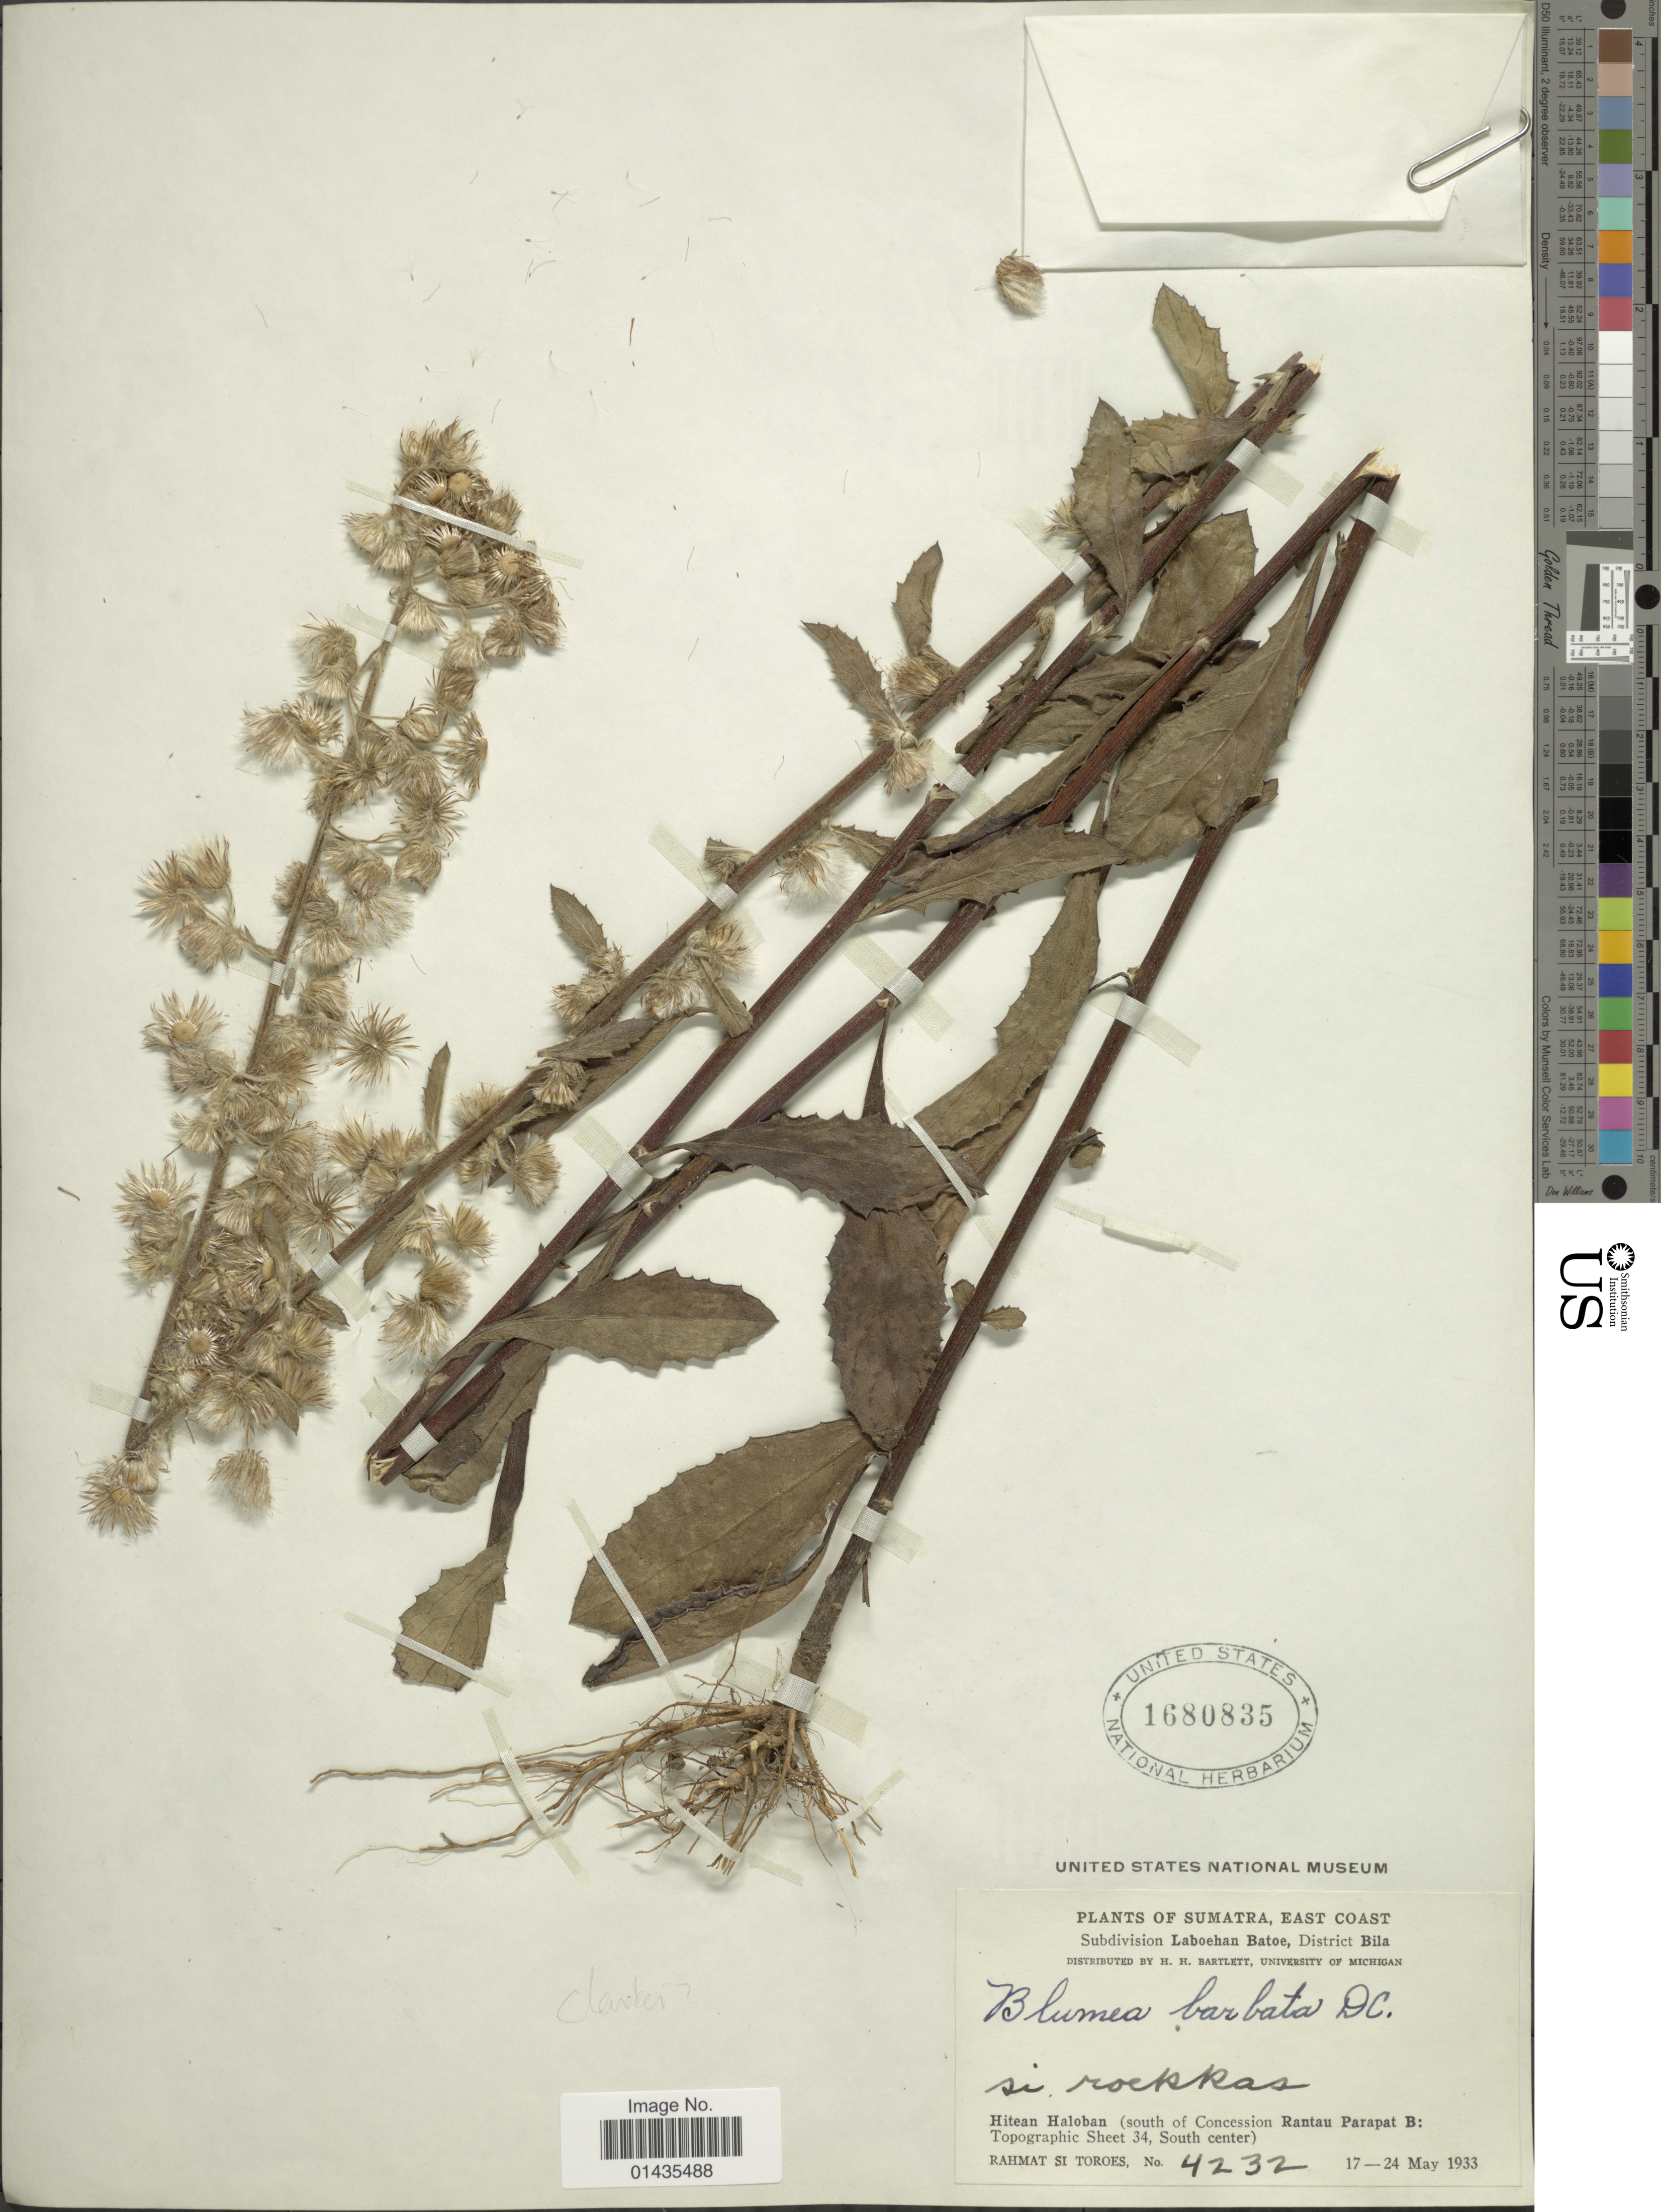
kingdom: Plantae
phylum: Tracheophyta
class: Magnoliopsida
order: Asterales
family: Asteraceae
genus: Blumea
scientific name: Blumea barbata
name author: DC.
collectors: Rahmat Si Boeea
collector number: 4232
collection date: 1933-05-17/1933-05-24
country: Indonesia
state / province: Sumatra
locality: East Coast, Subdivision Laboehan Batoe, District Bila, Hitean Haloban (south of Concession Rantau Parapat B)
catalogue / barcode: US 1680835